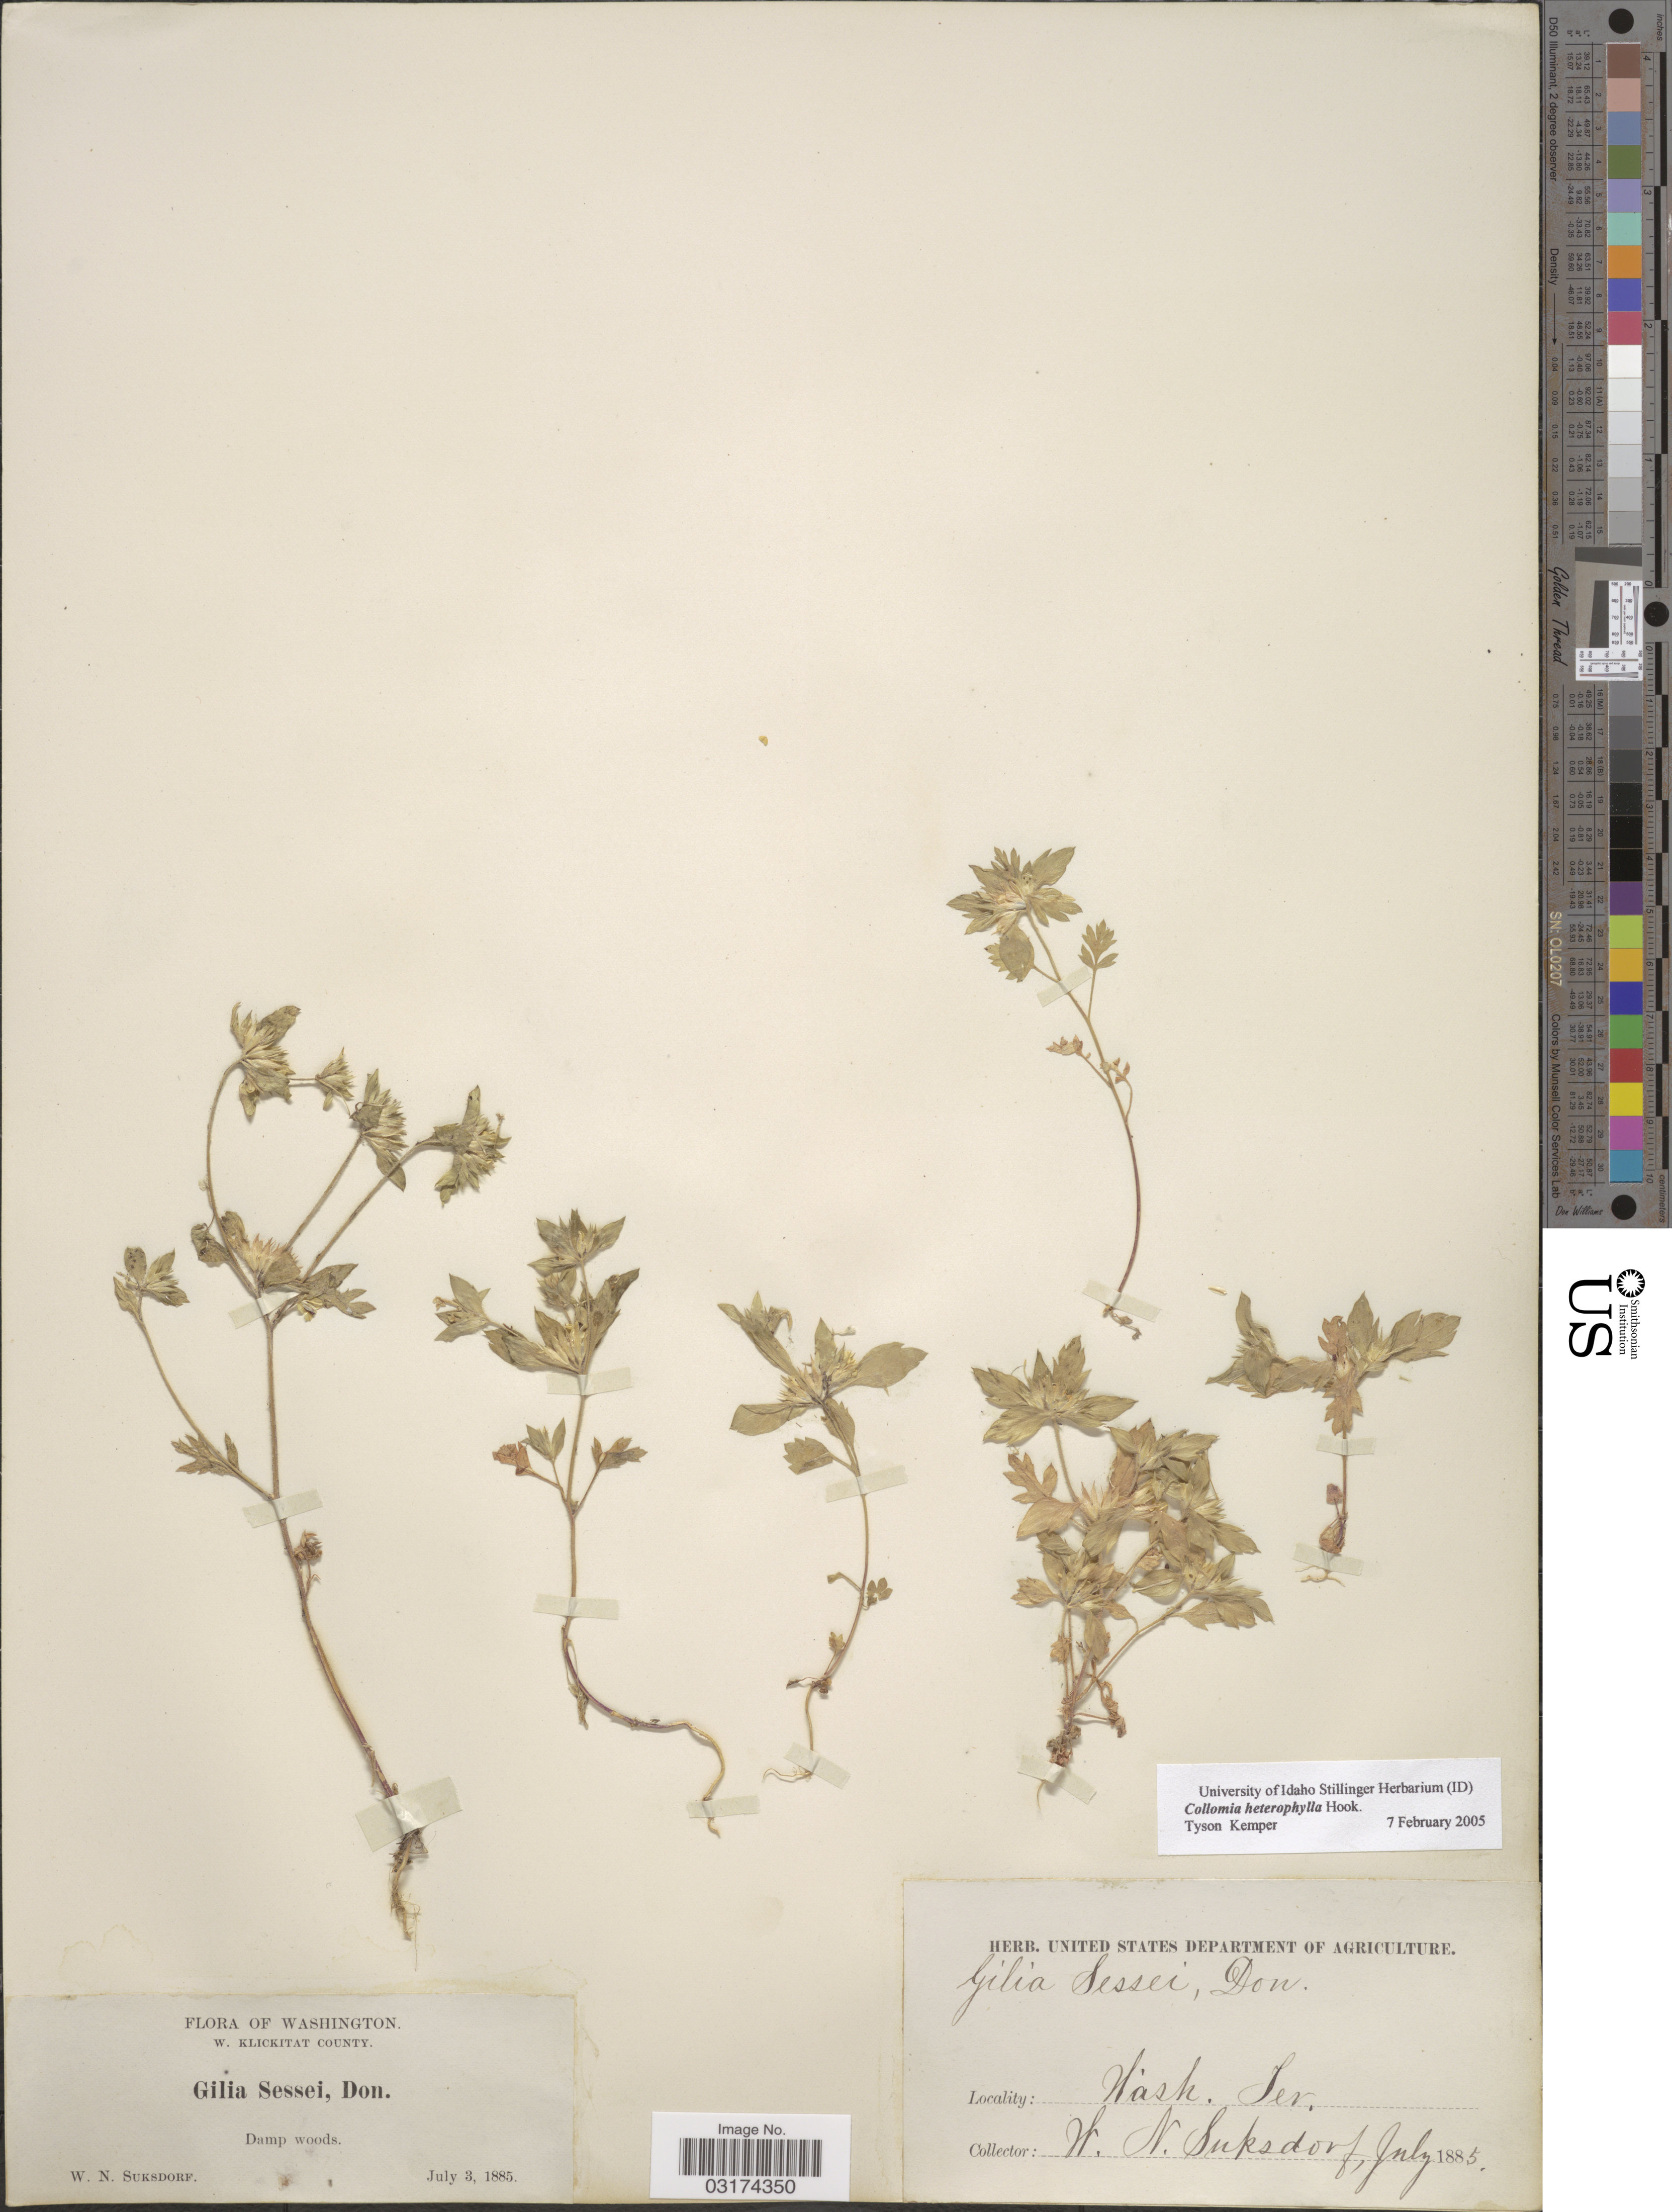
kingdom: Plantae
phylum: Tracheophyta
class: Magnoliopsida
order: Ericales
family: Polemoniaceae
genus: Collomia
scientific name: Collomia heterophylla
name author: Hook.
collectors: W. N. Suksdorf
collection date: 1885-07-03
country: United States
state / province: Washington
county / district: Klickitat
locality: W. Klickitat County. Damp woods.